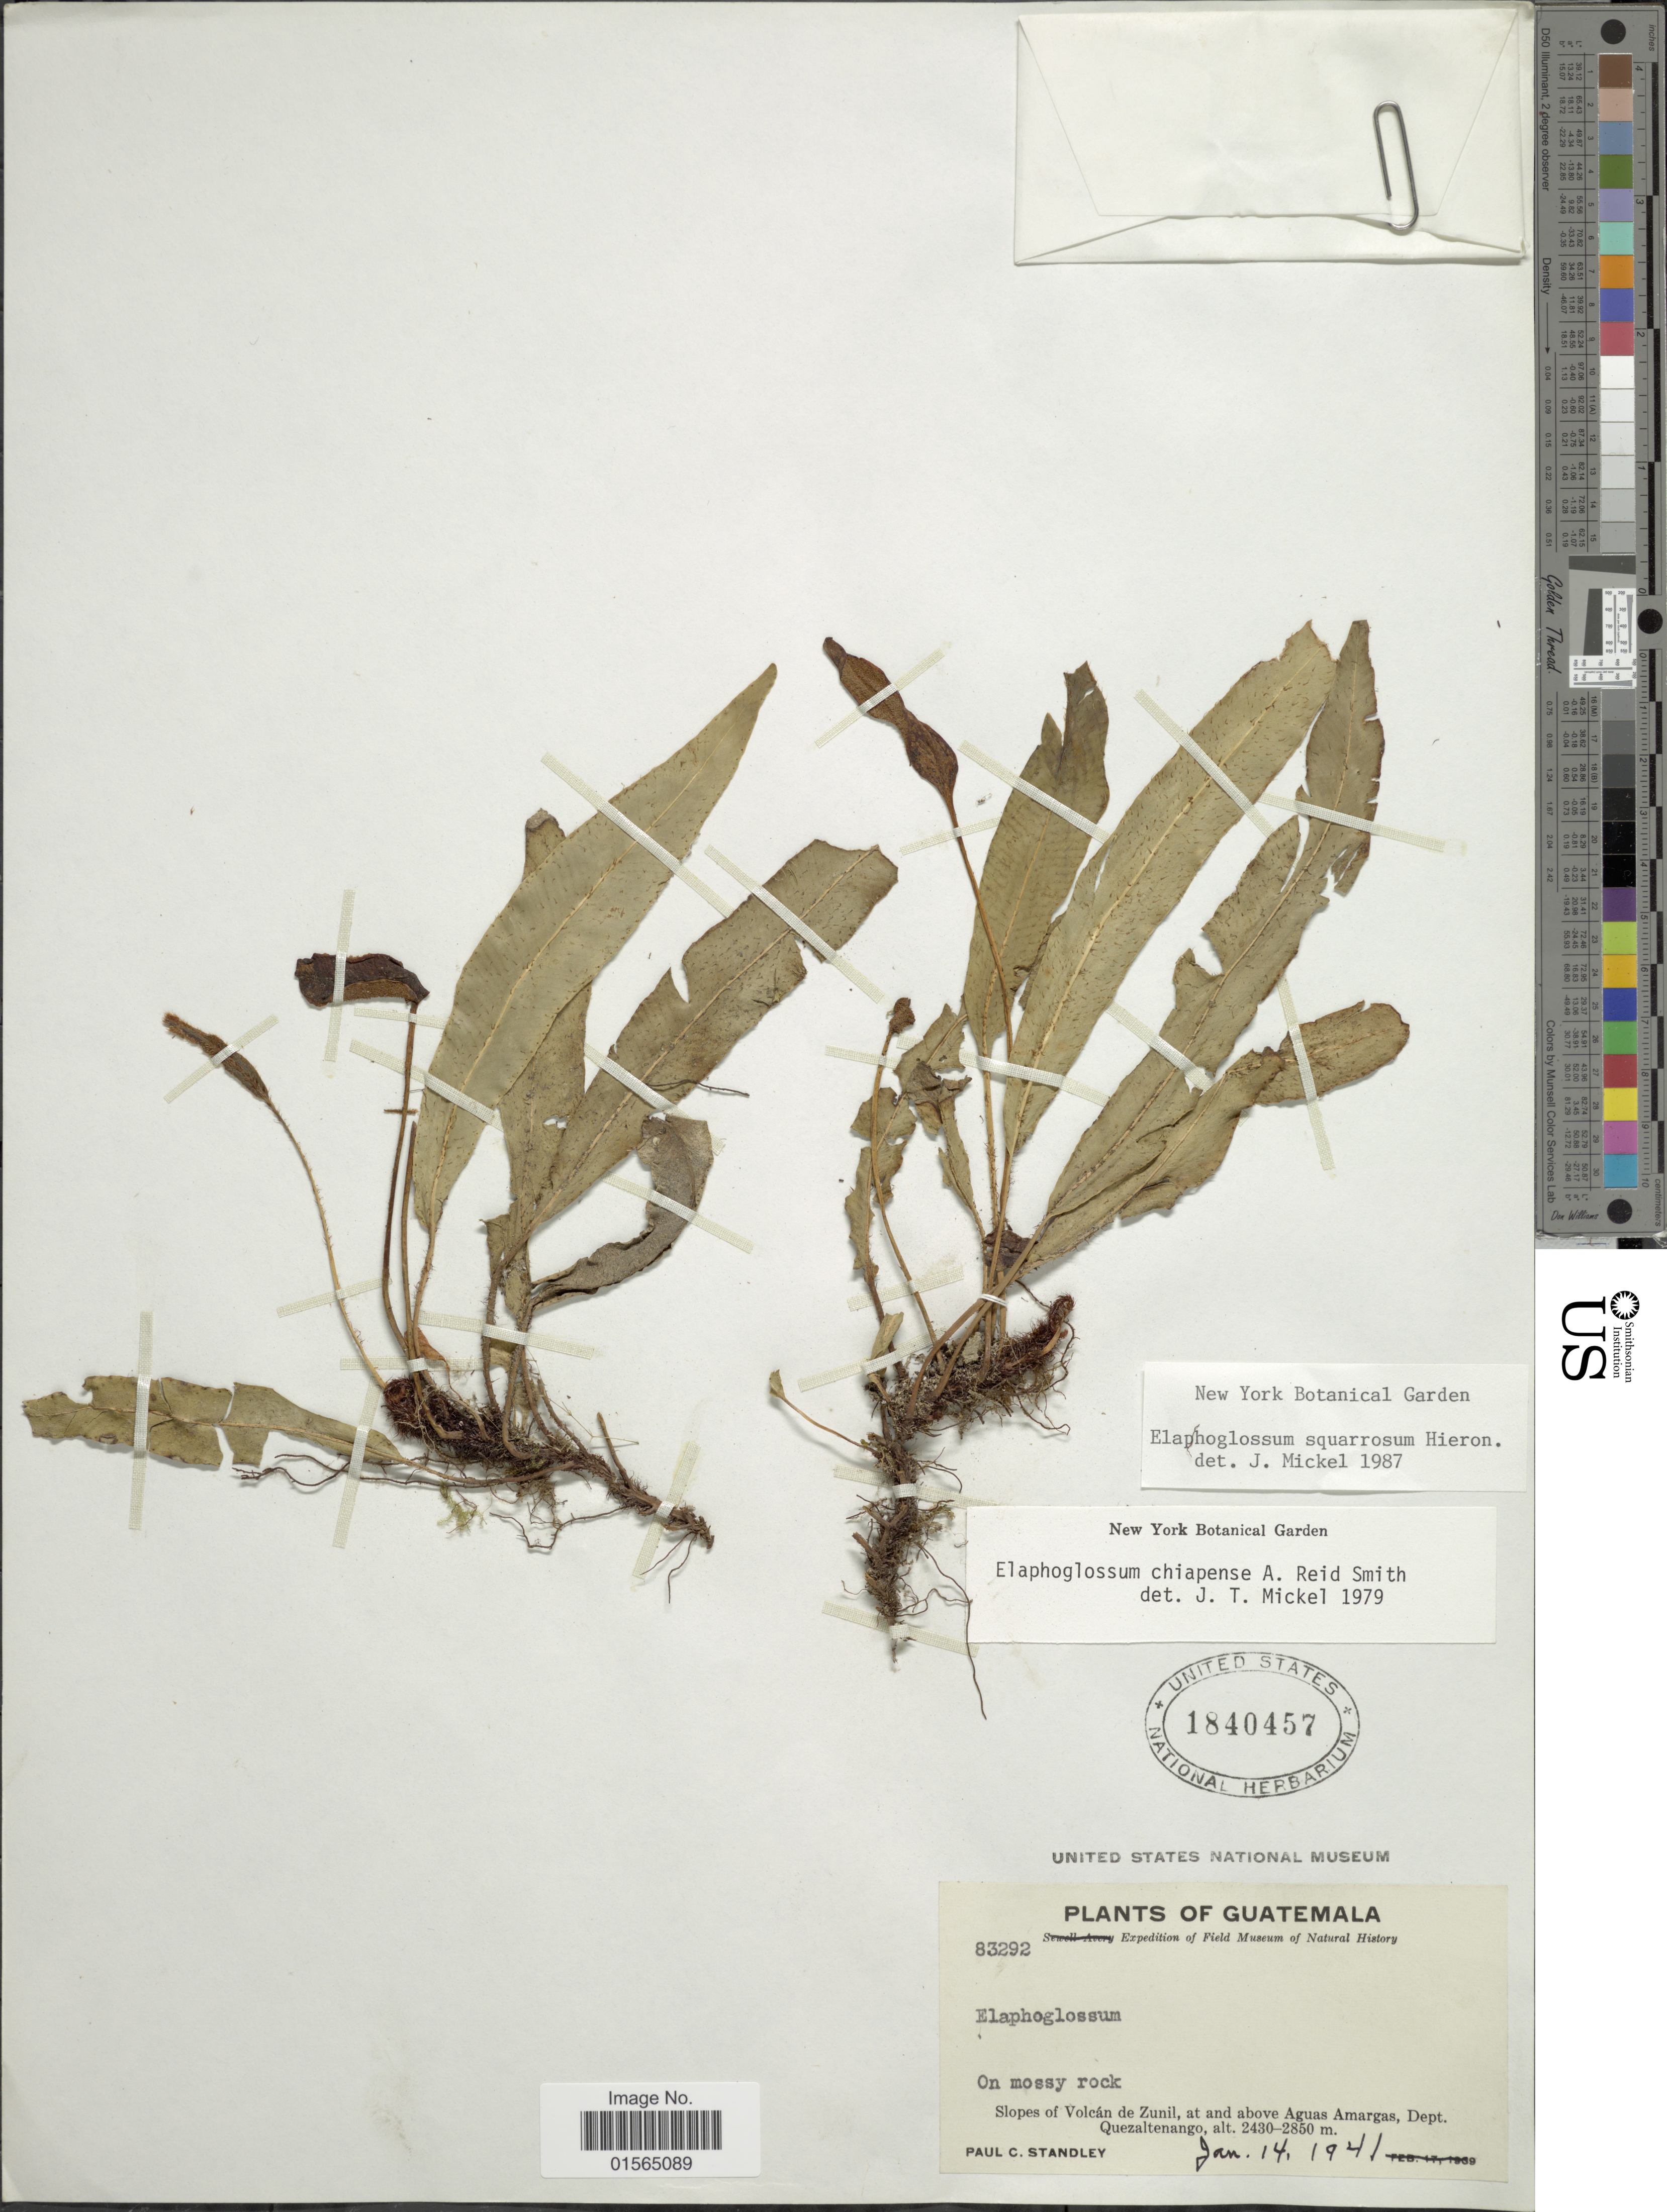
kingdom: Plantae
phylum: Tracheophyta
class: Polypodiopsida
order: Polypodiales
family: Dryopteridaceae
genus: Elaphoglossum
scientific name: Elaphoglossum squarrosum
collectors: P. C. Standley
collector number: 83292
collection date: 1941-01-14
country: Guatemala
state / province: Quetzaltenango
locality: Slopes of Volcan de Zunil, at and above Aguas Amargas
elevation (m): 2430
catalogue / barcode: US 1840457